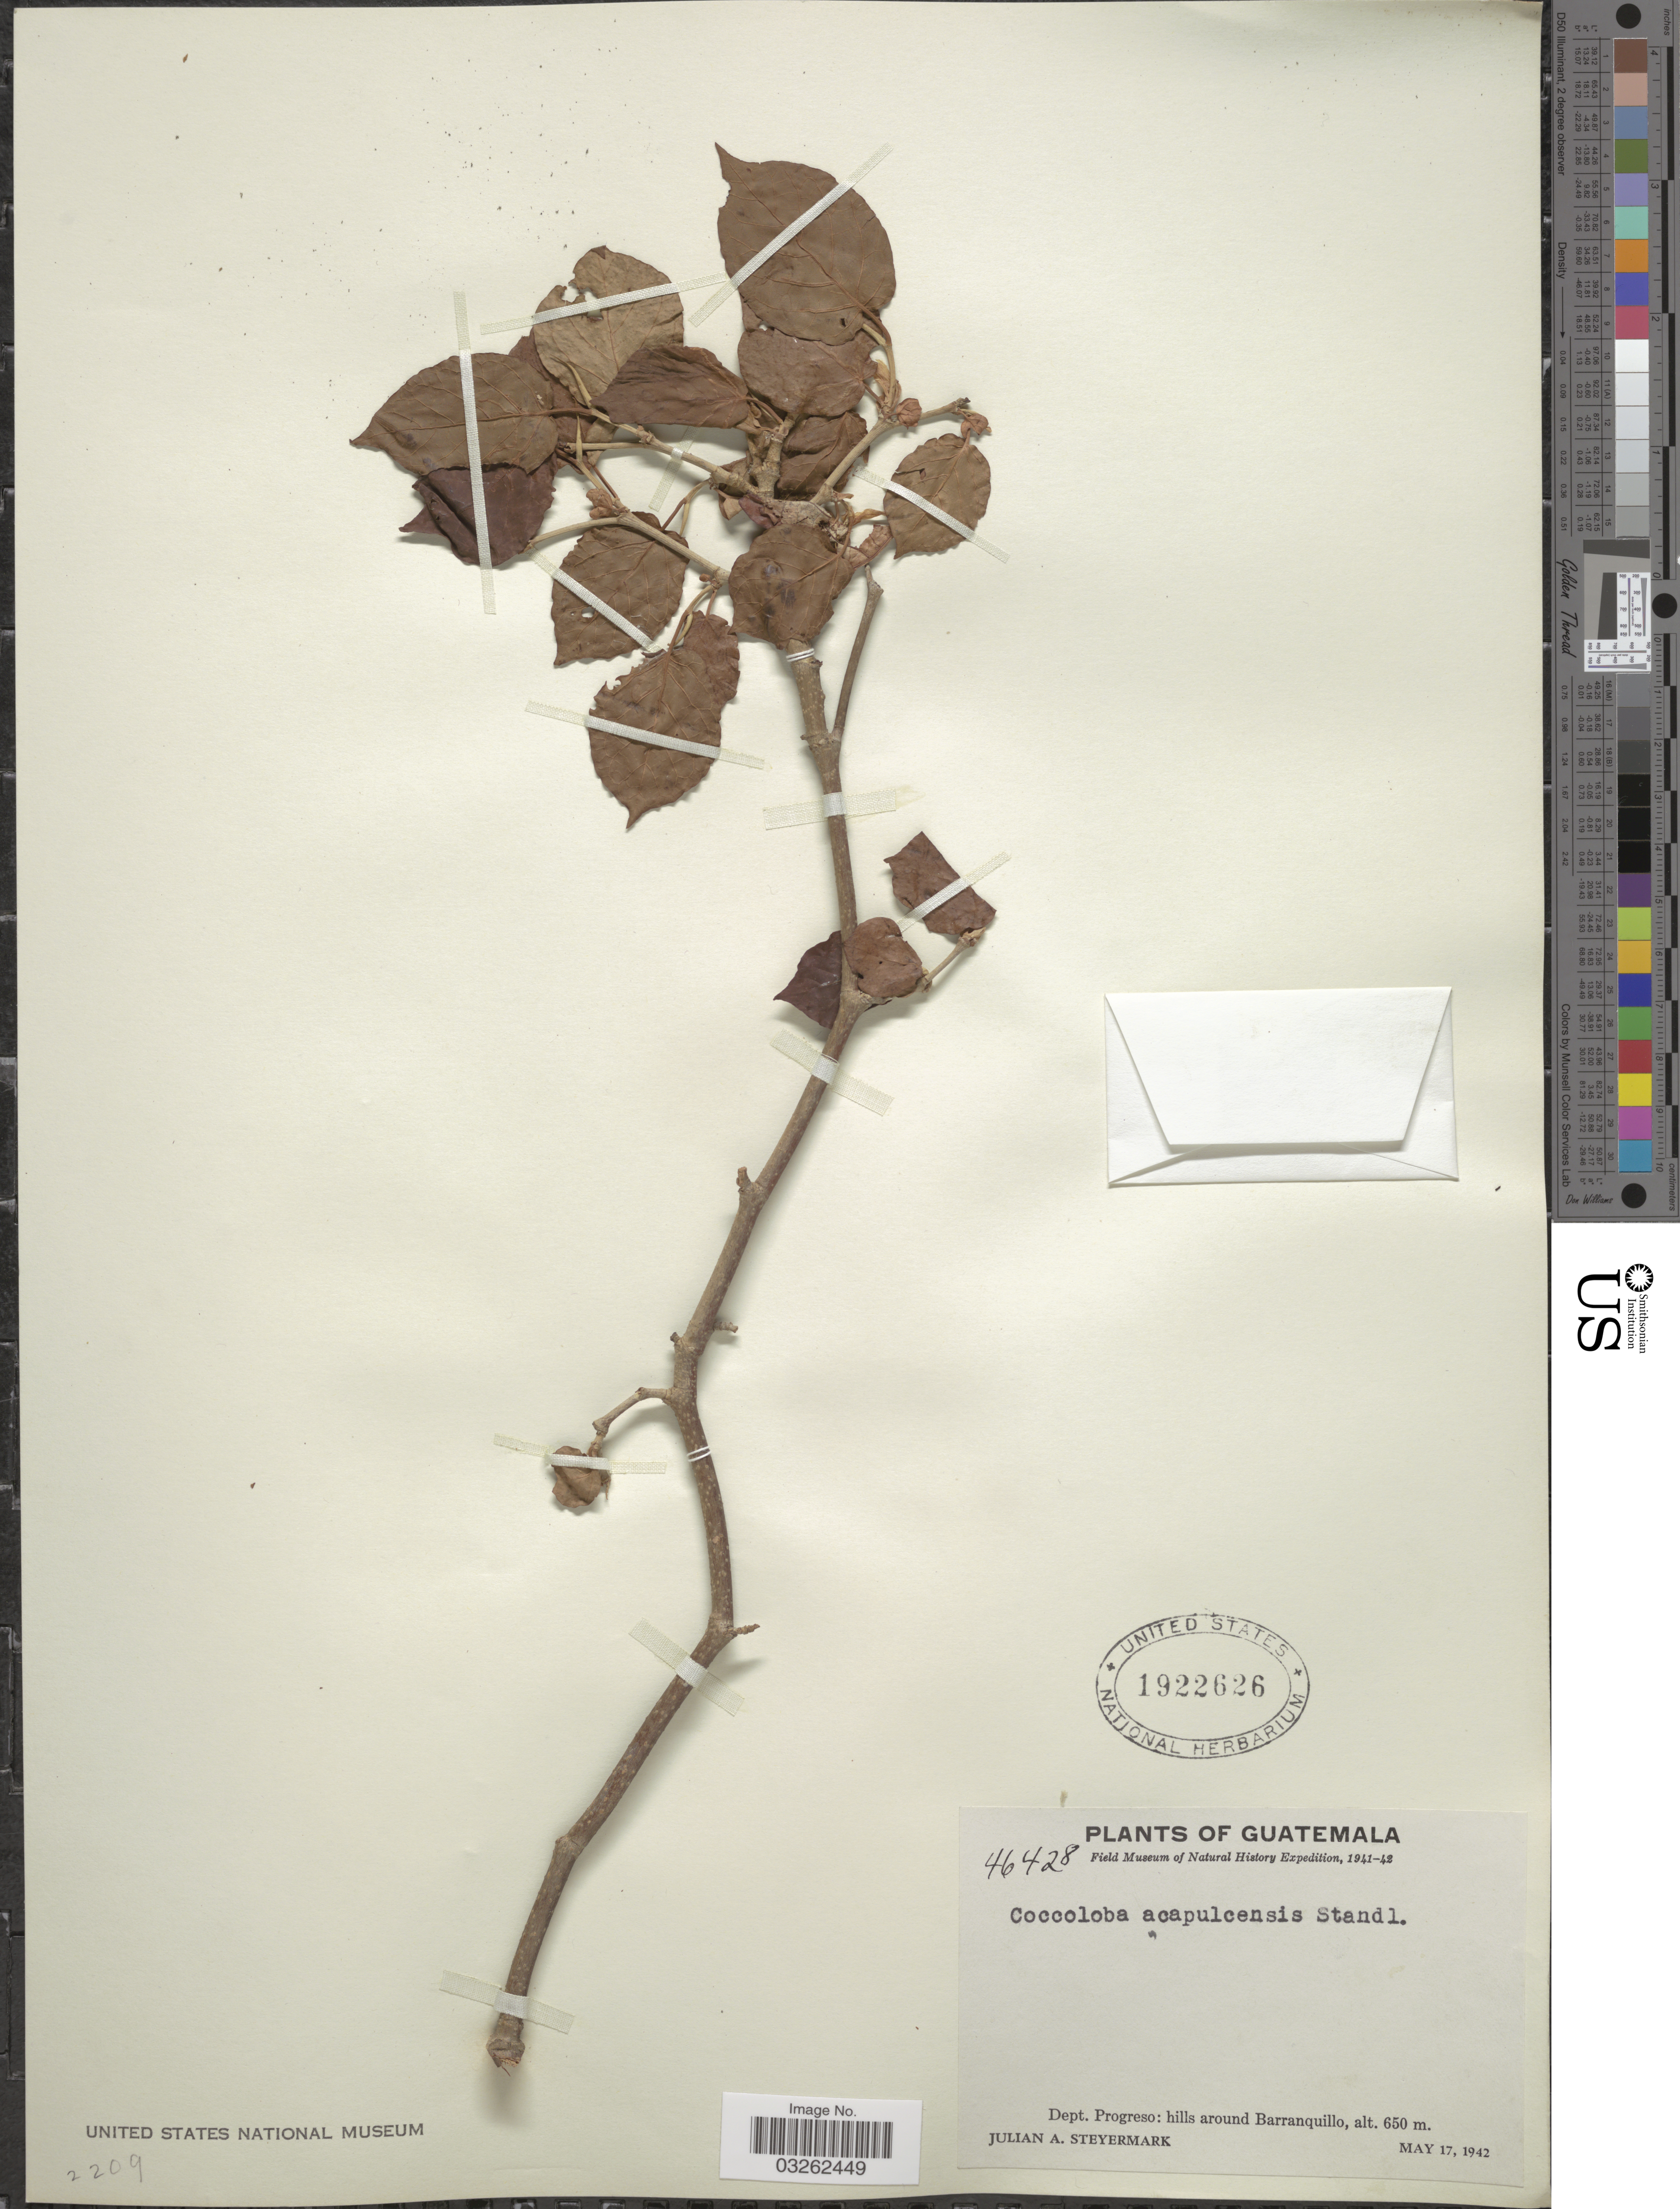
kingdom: Plantae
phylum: Tracheophyta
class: Magnoliopsida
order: Caryophyllales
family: Polygonaceae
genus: Coccoloba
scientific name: Coccoloba acapulcensis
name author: Standl.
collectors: J. Steyermark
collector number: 46428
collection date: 1942-05-17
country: Guatemala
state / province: El Progreso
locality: Dept. Progreso: hills around Barranquillo.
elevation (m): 650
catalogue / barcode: US 1922626